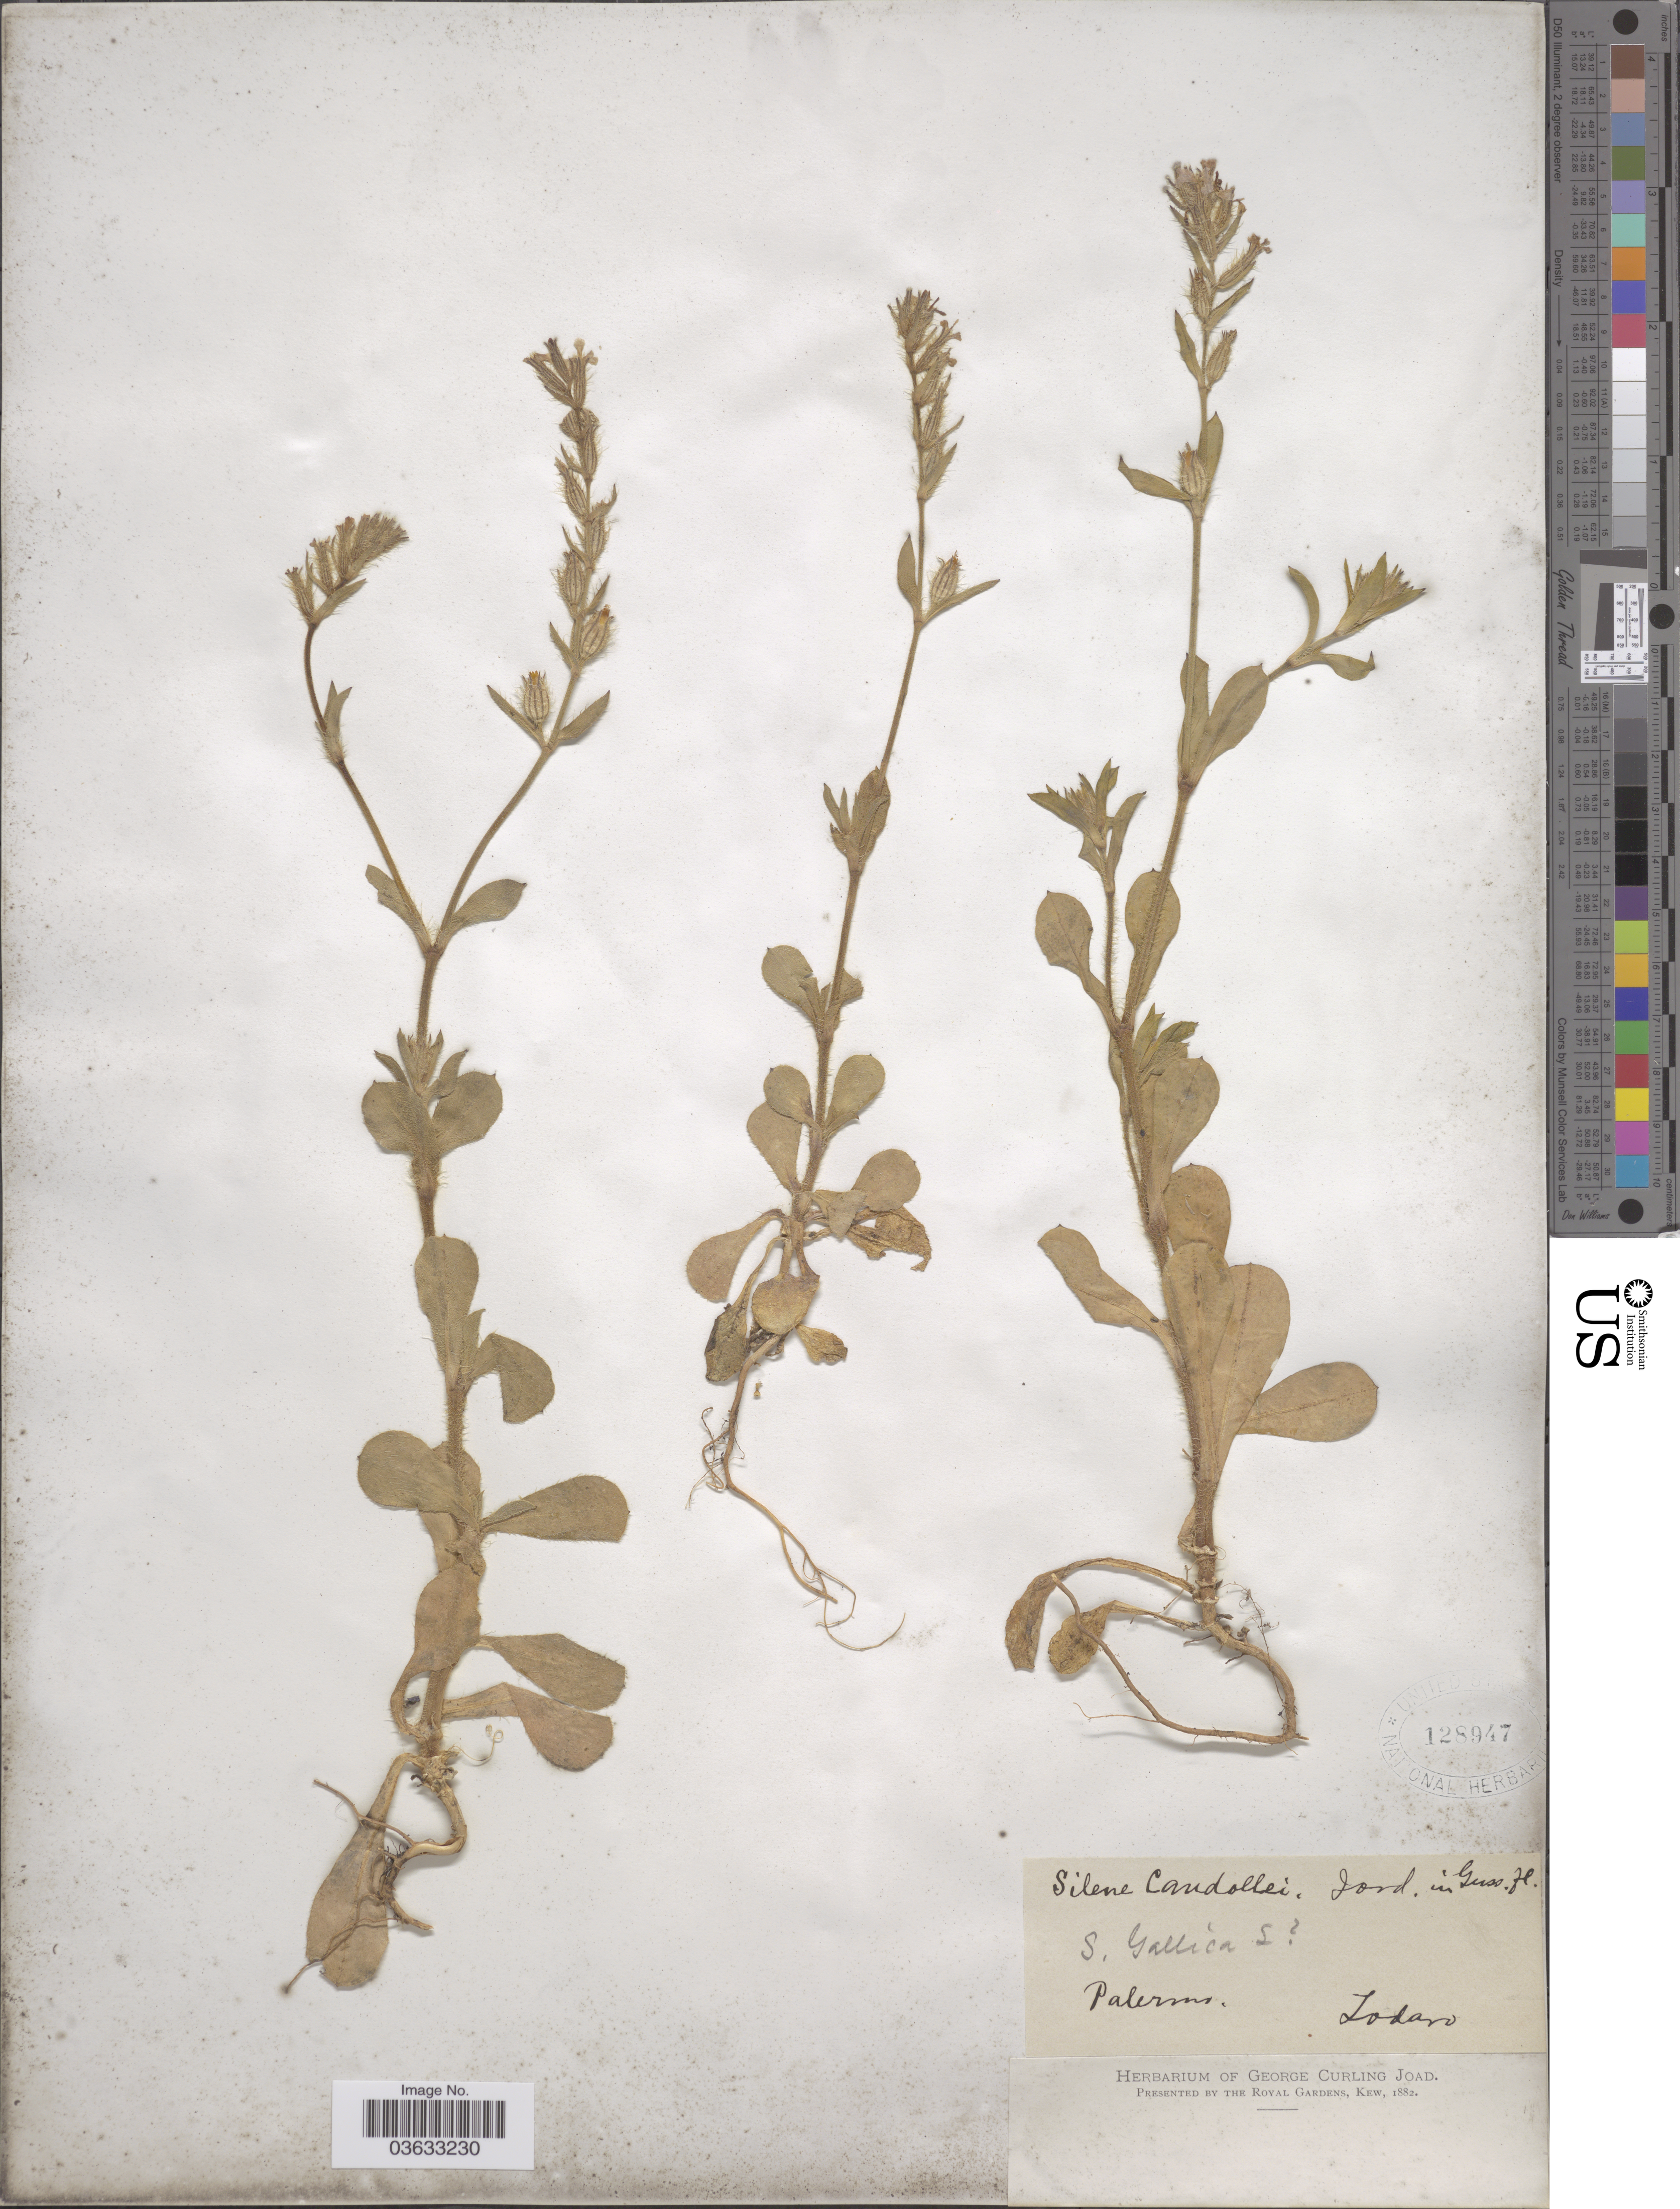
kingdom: Plantae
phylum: Tracheophyta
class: Magnoliopsida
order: Caryophyllales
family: Caryophyllaceae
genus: Silene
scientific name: Silene gallica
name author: L.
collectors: Todaro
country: Italy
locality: Palermo.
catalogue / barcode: US 128947